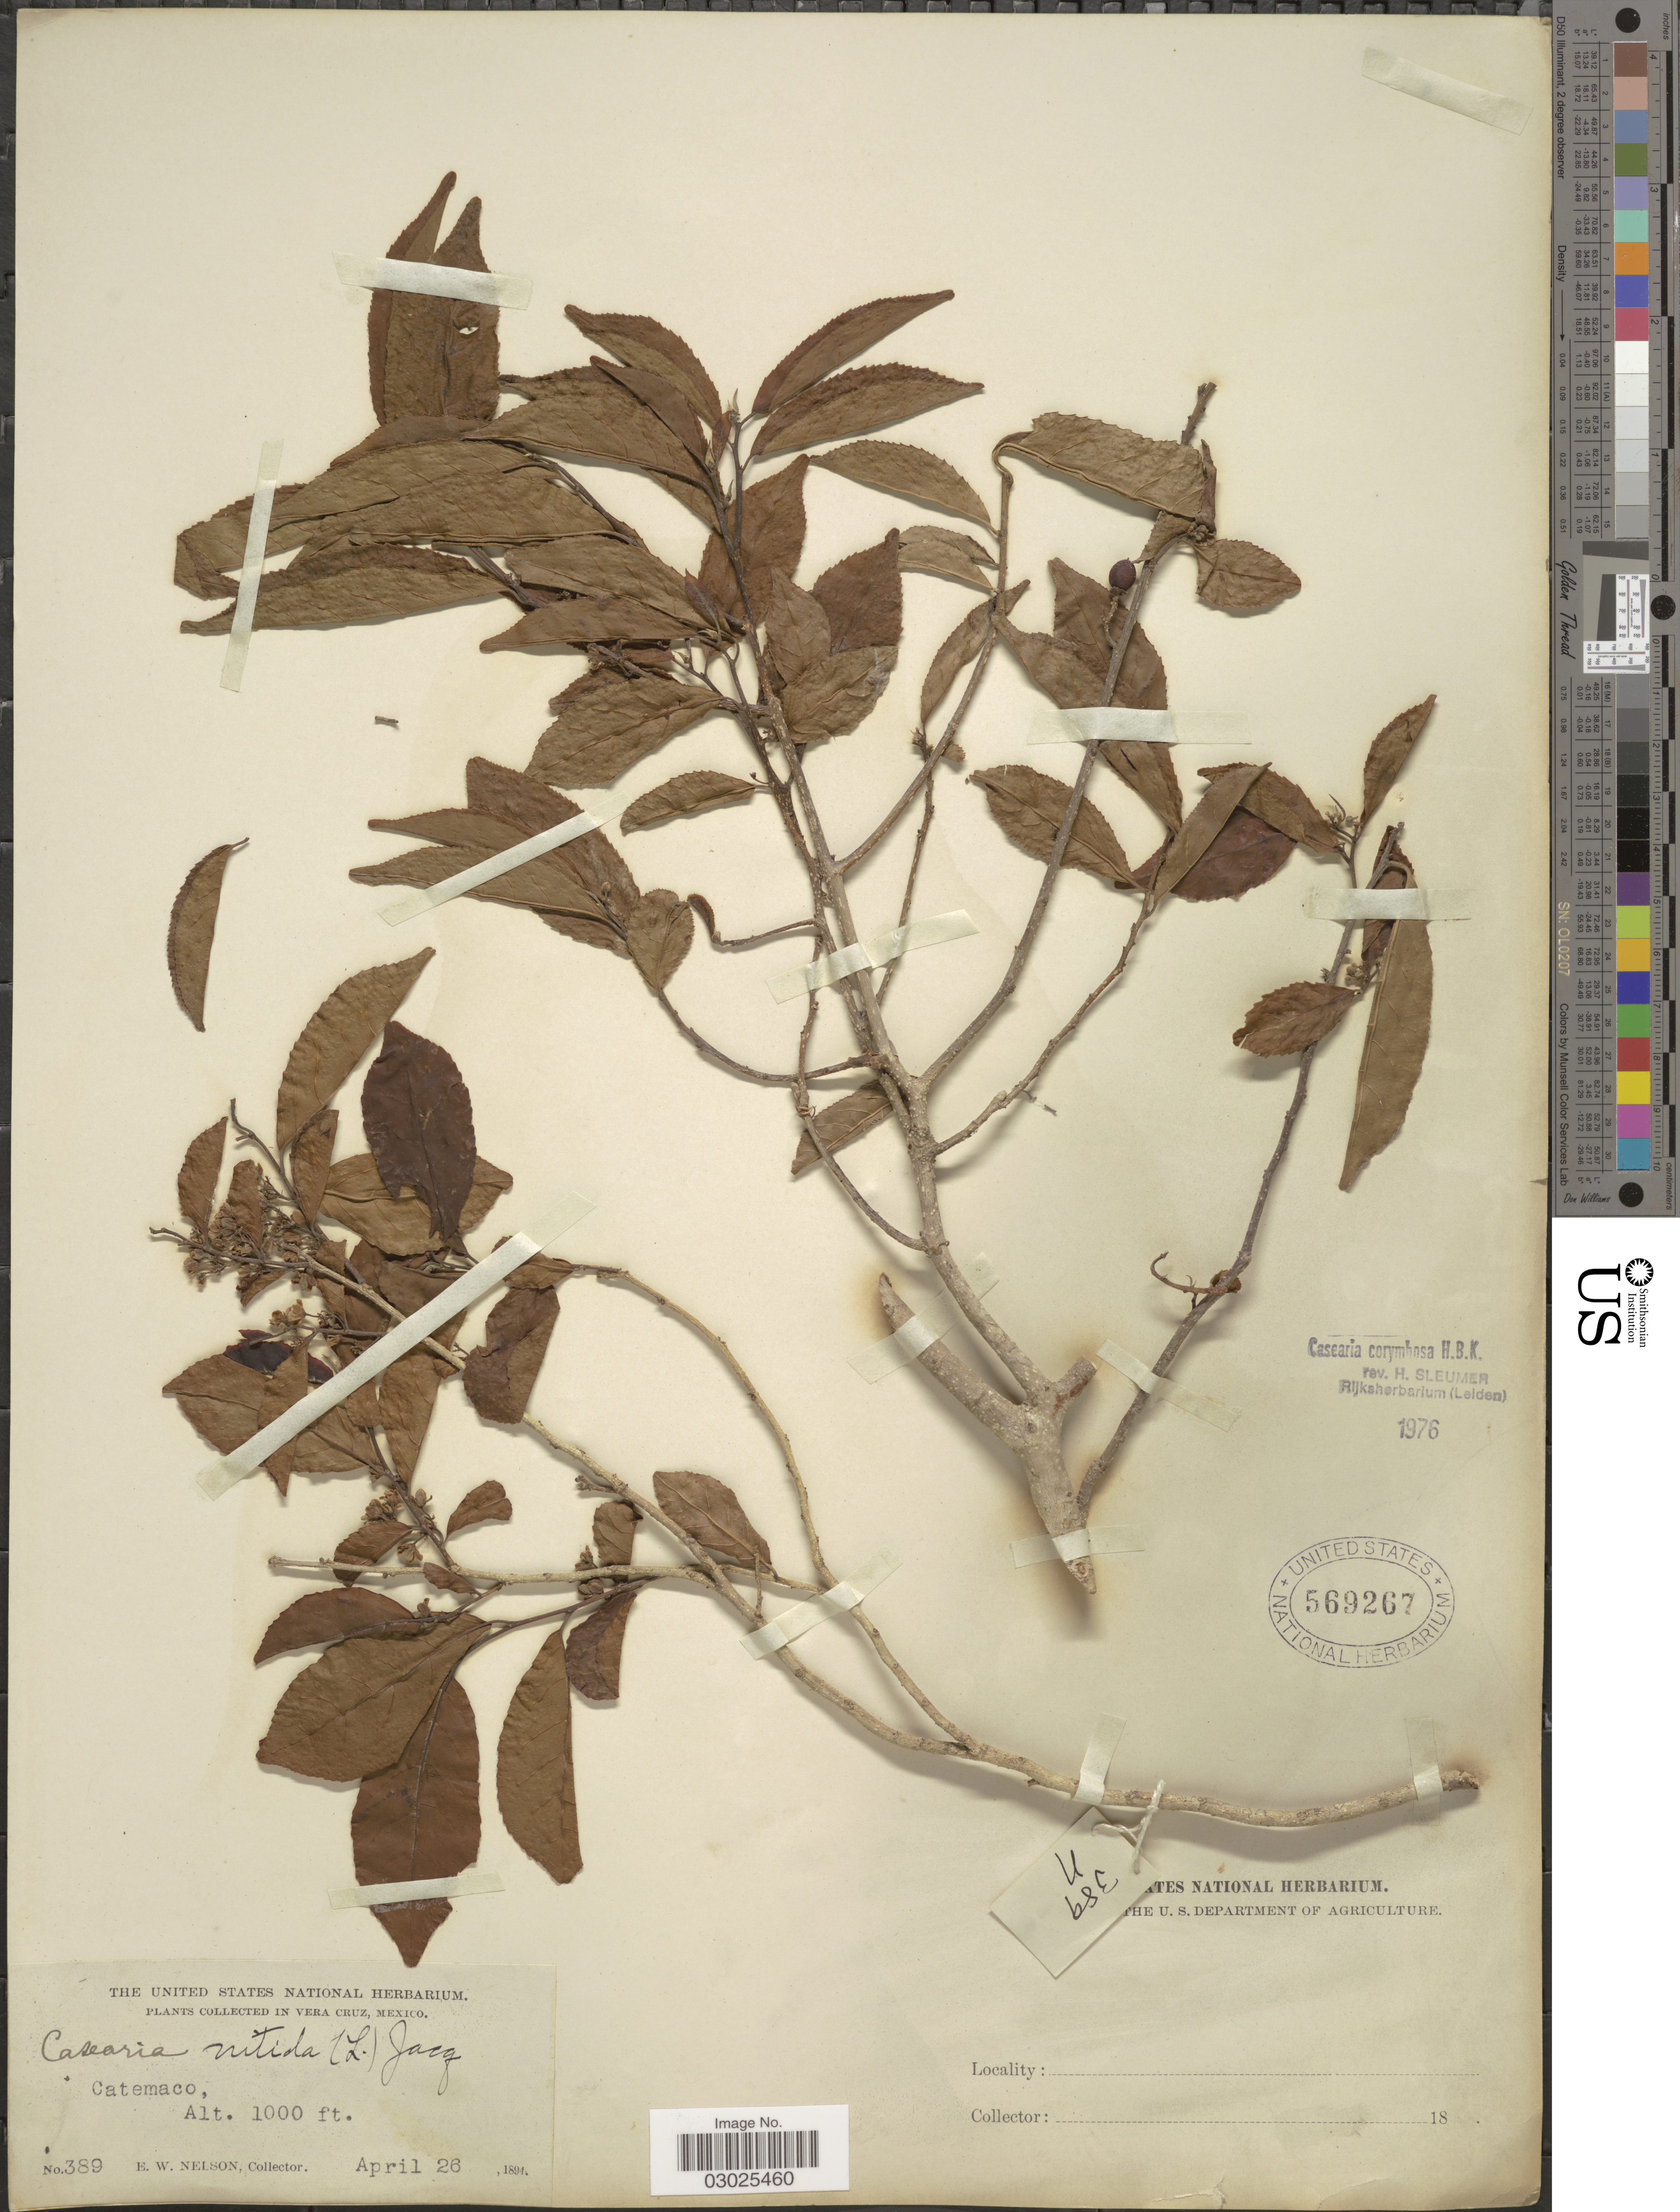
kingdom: Plantae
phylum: Tracheophyta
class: Magnoliopsida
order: Malpighiales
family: Salicaceae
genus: Casearia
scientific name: Casearia corymbosa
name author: Kunth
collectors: E. W. Nelson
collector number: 389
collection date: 1894-04-26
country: Mexico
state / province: Veracruz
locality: Vera Cruz. Catemaco.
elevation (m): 305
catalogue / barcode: US 569267